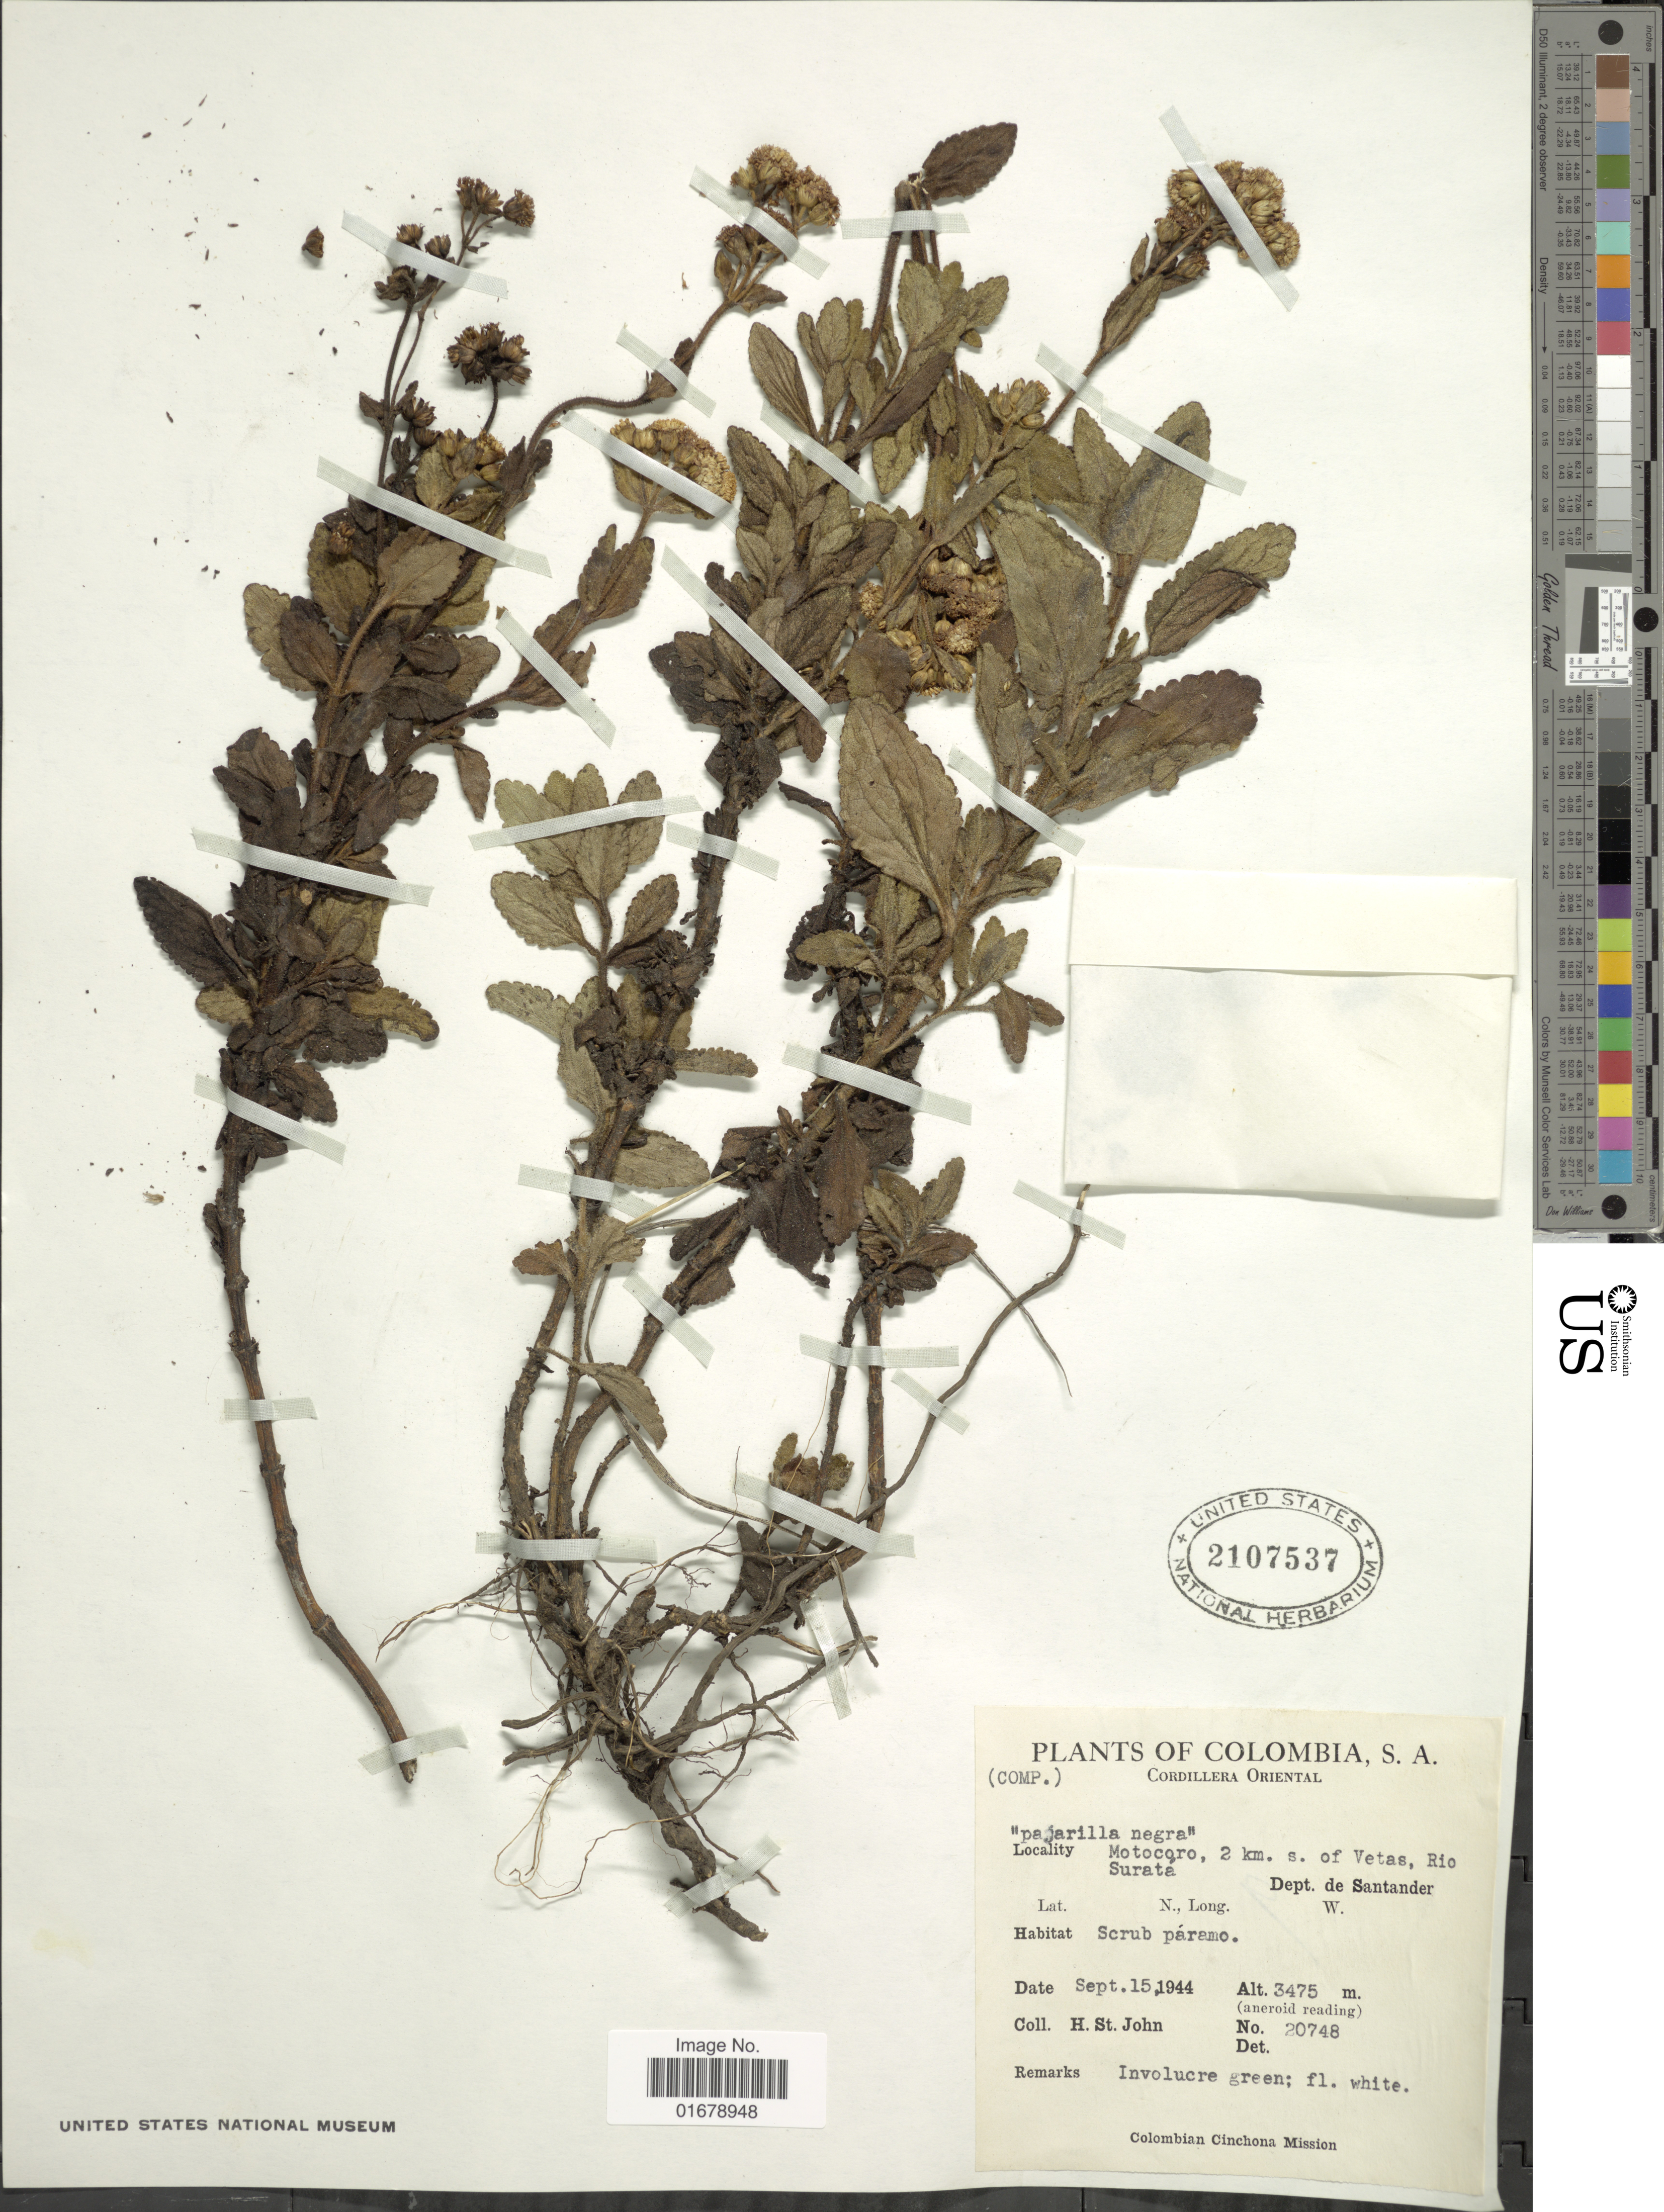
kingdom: Plantae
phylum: Tracheophyta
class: Magnoliopsida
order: Asterales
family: Asteraceae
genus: Oxylobus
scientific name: Oxylobus glanduliferus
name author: (Sch. Bip.) A. Gray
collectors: H. St. John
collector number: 20748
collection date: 1944-09-15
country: Colombia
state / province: Santander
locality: Cordillera Oriental. Dept. de Santander. Motocoro, 2 km. s. of Vetas, Rio Surata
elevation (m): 3475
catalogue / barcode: US 2107537